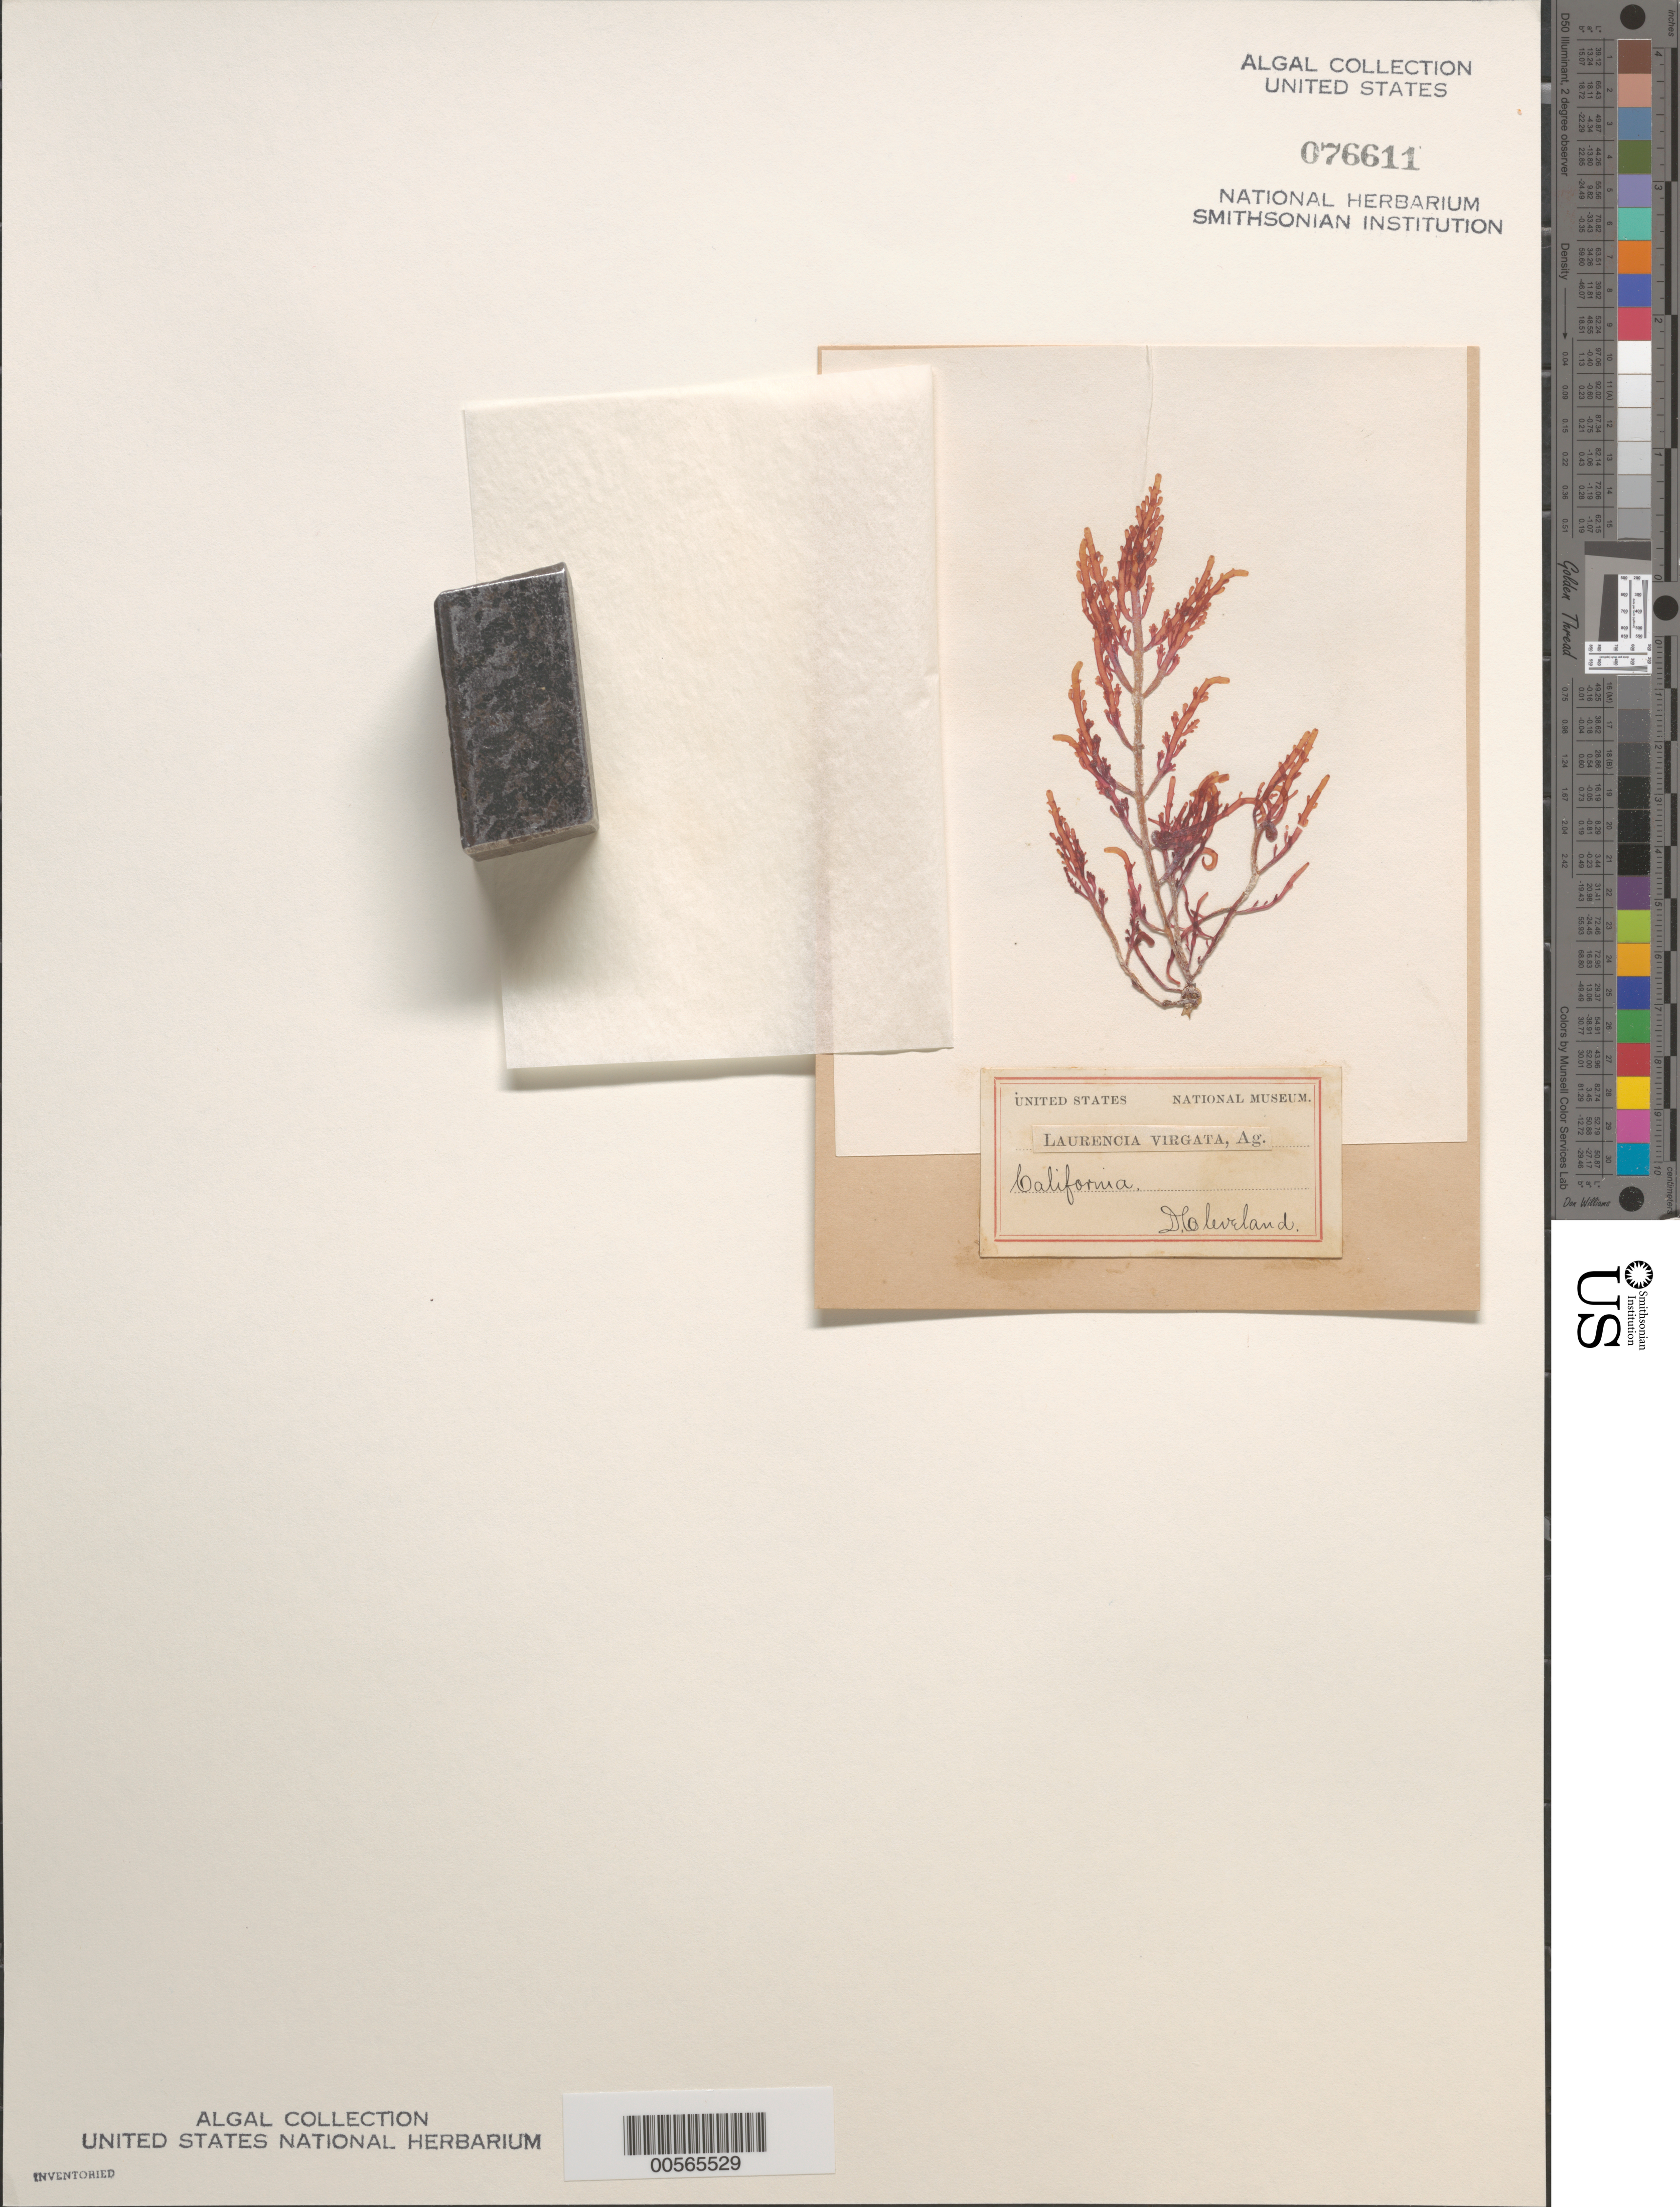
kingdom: Plantae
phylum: Rhodophyta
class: Florideophyceae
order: Ceramiales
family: Rhodomelaceae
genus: Laurencia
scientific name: Laurencia glomerata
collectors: D. Cleveland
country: United States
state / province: California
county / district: San Diego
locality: False Bay, San Diego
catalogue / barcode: US 76611